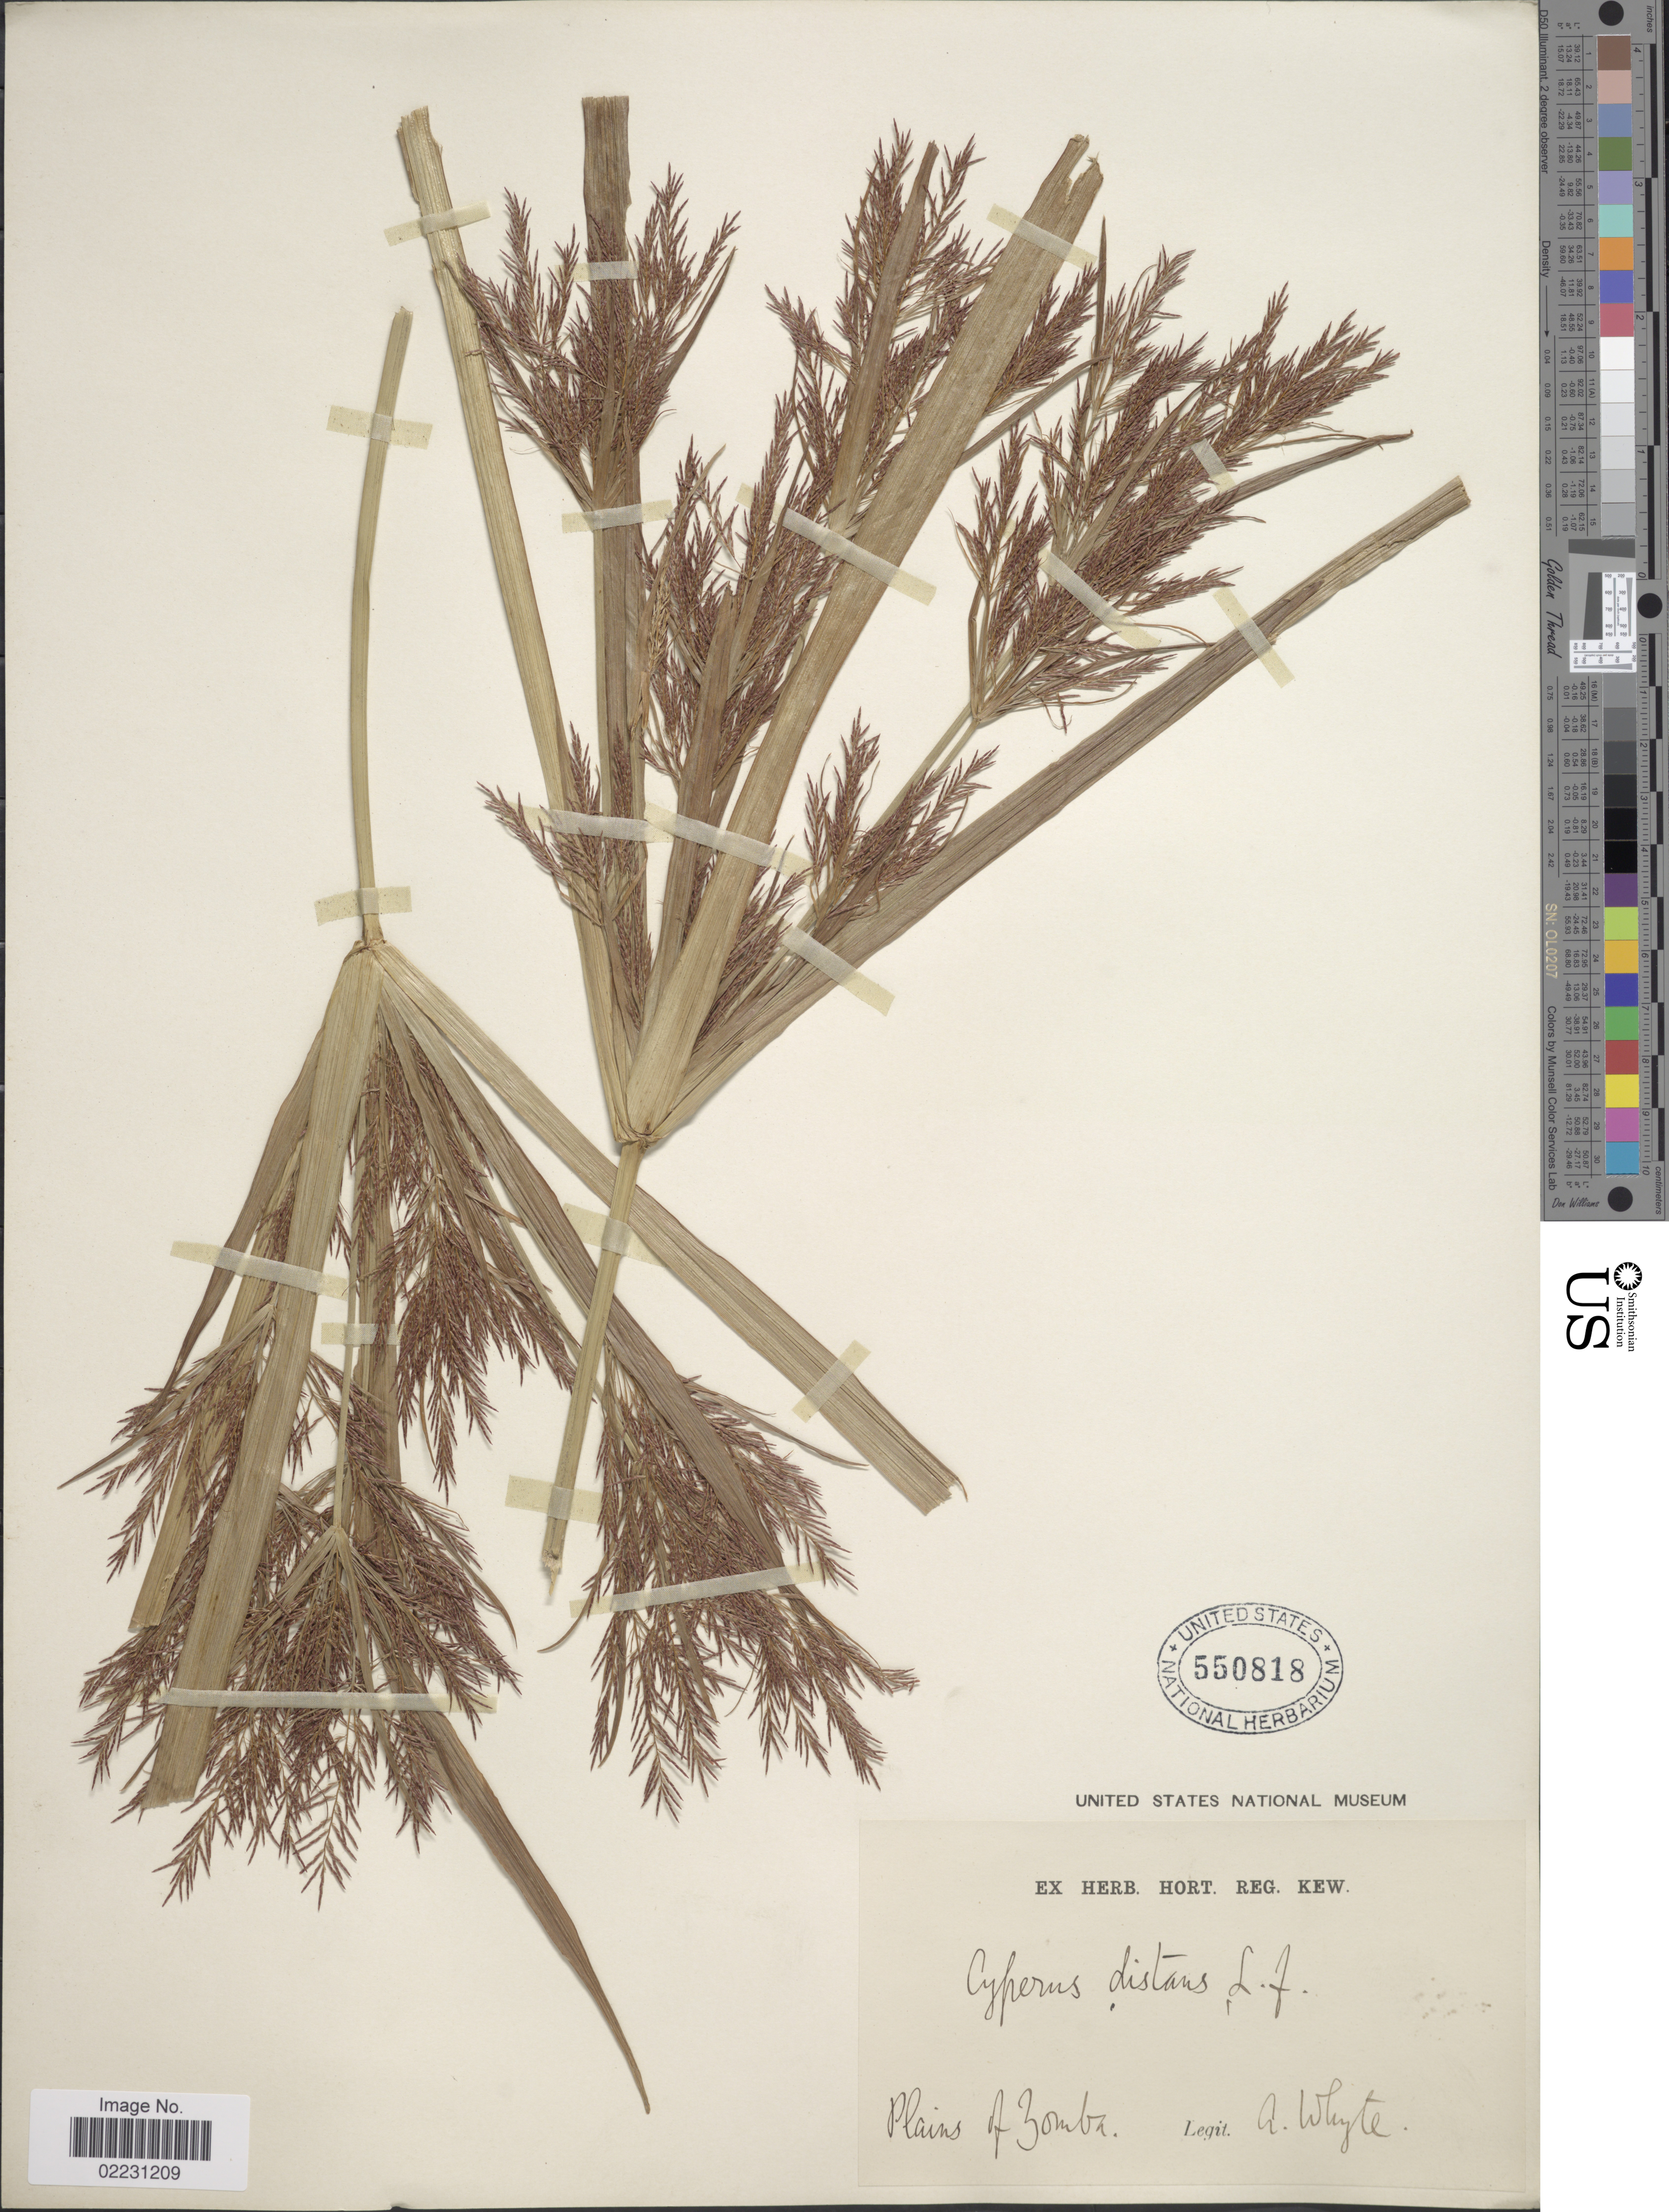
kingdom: Plantae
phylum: Tracheophyta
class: Liliopsida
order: Poales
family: Cyperaceae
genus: Cyperus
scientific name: Cyperus distans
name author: L. f.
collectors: A. Whyte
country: Malawi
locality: Plains of Zomba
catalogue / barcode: US 550818